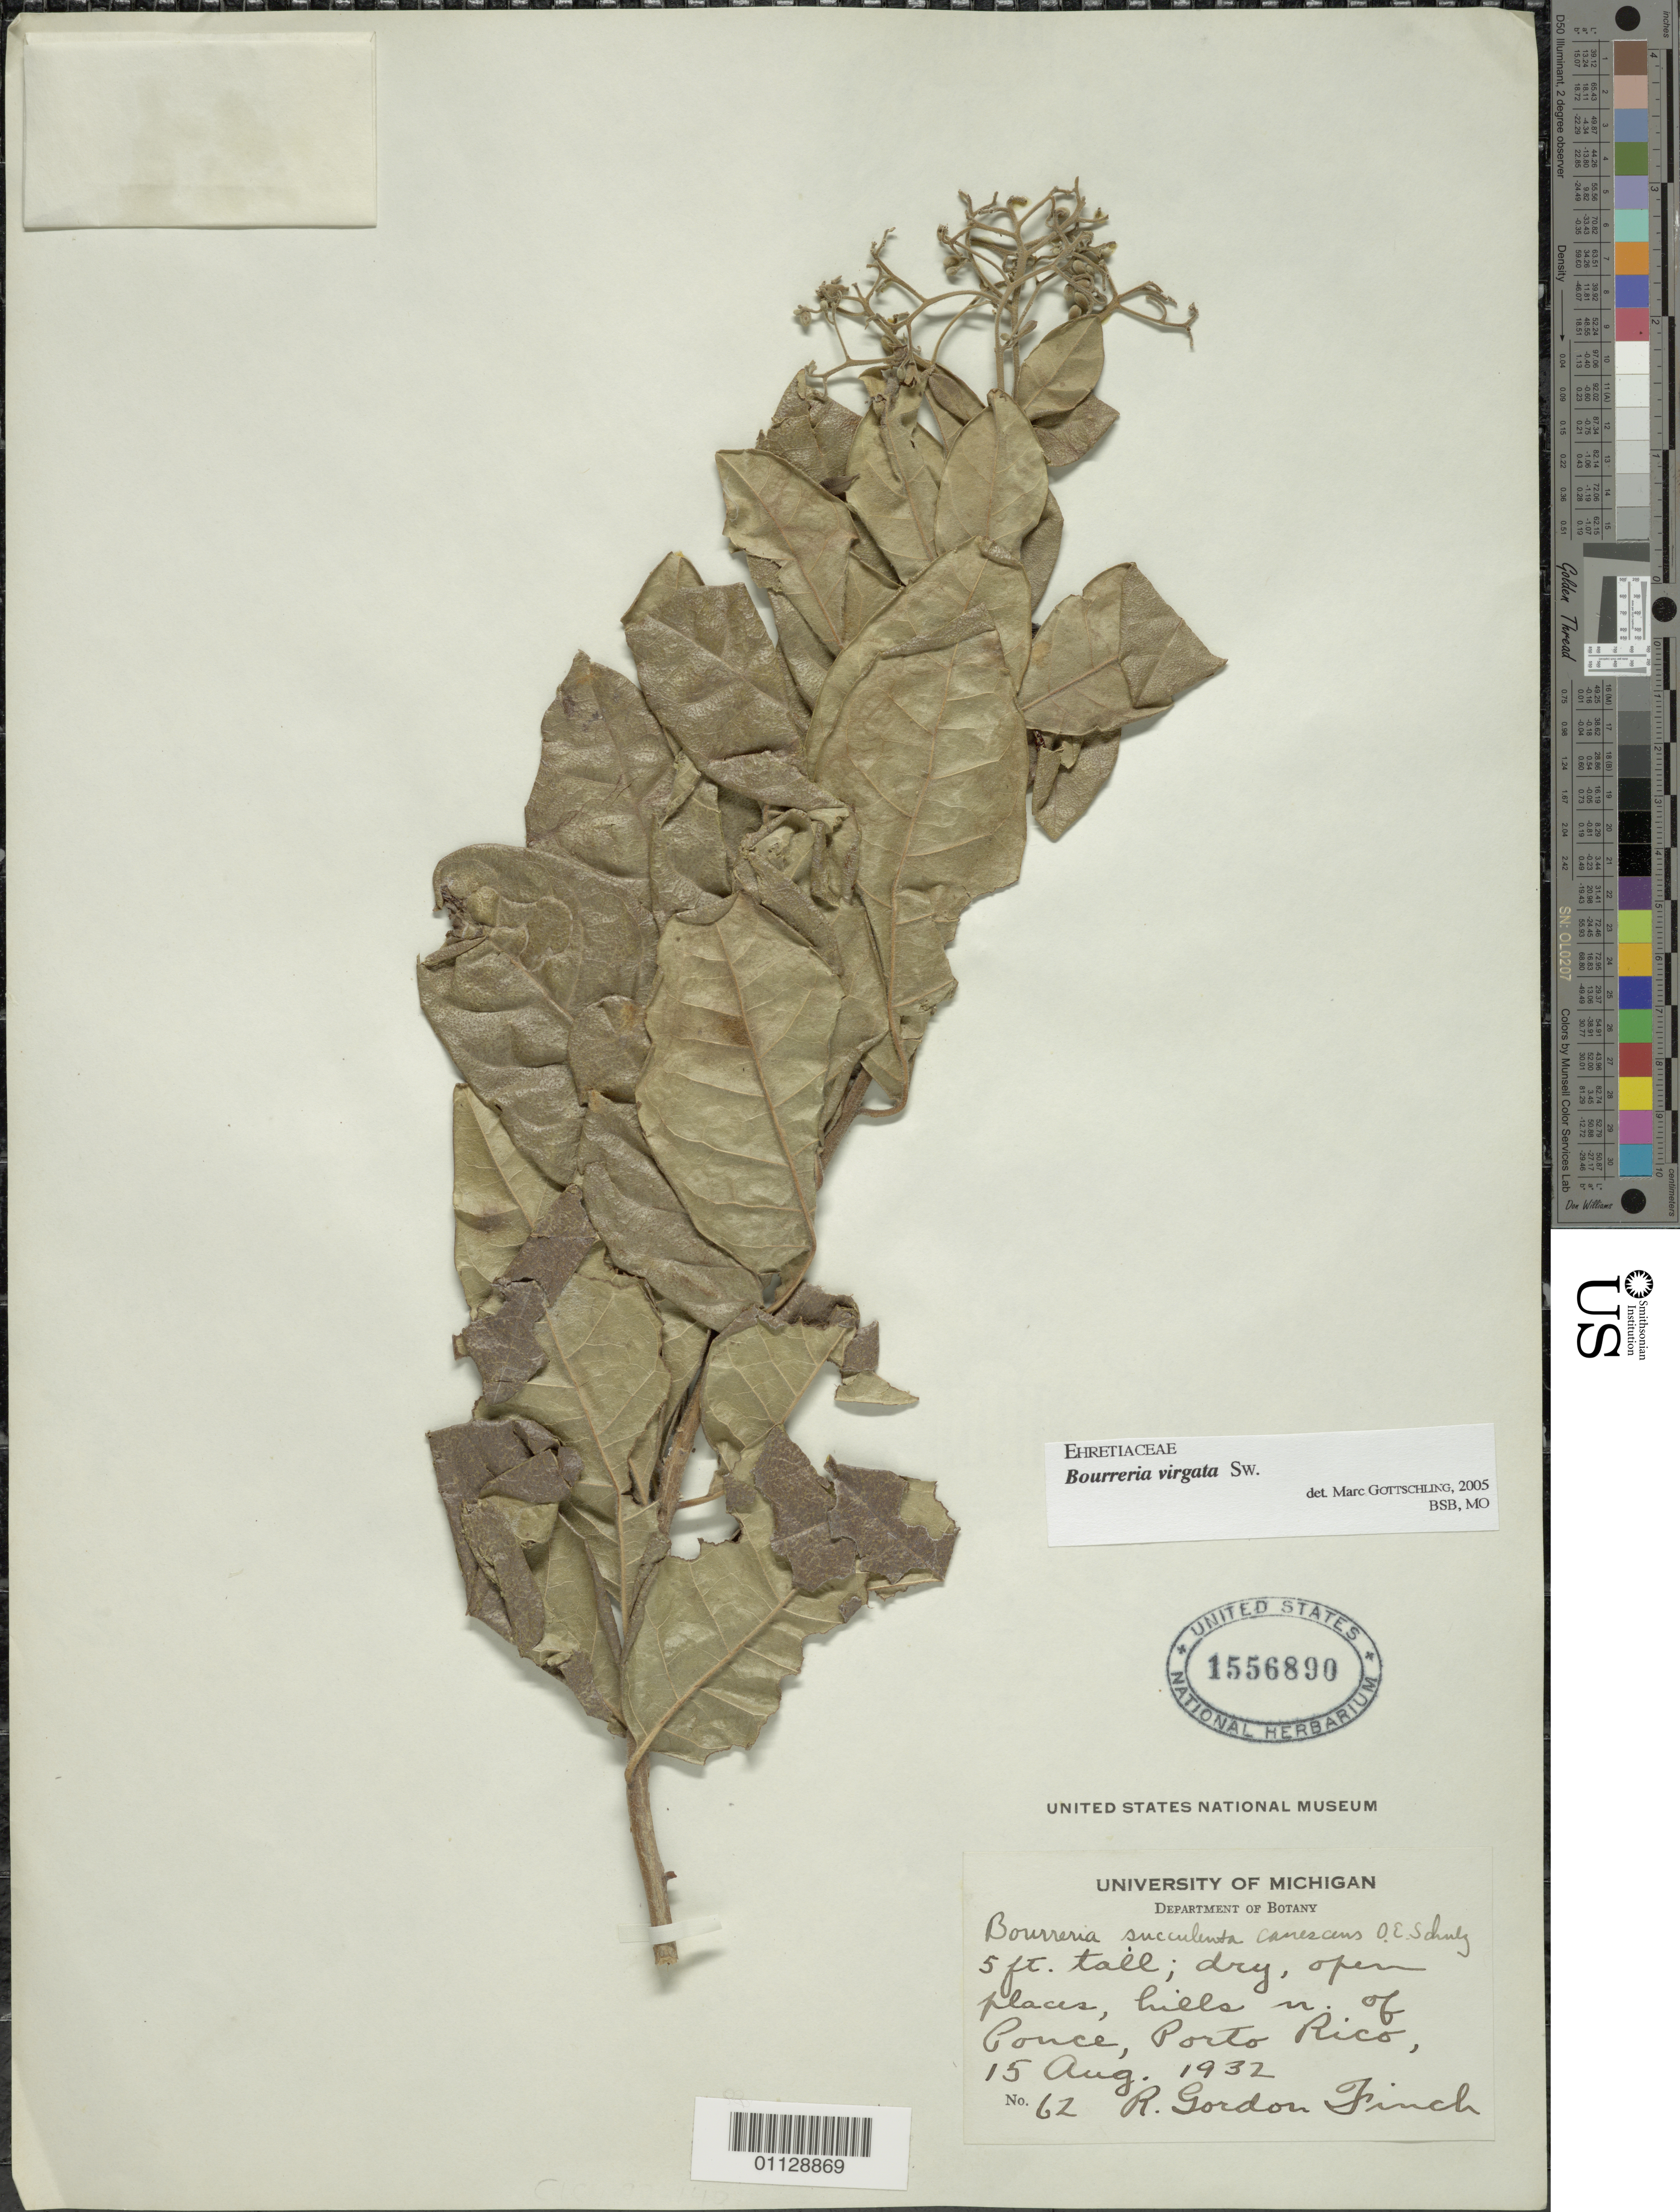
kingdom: Plantae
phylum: Tracheophyta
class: Magnoliopsida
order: Boraginales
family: Ehretiaceae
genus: Bourreria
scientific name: Bourreria virgata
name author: (Sw.) G. Don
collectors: R. Finch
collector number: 62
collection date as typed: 15 Aug 1932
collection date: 1932-08-15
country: Puerto Rico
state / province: Ponce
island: Puerto Rico I.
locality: hills on Ponce, Puerto Rico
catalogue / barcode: US 1556890